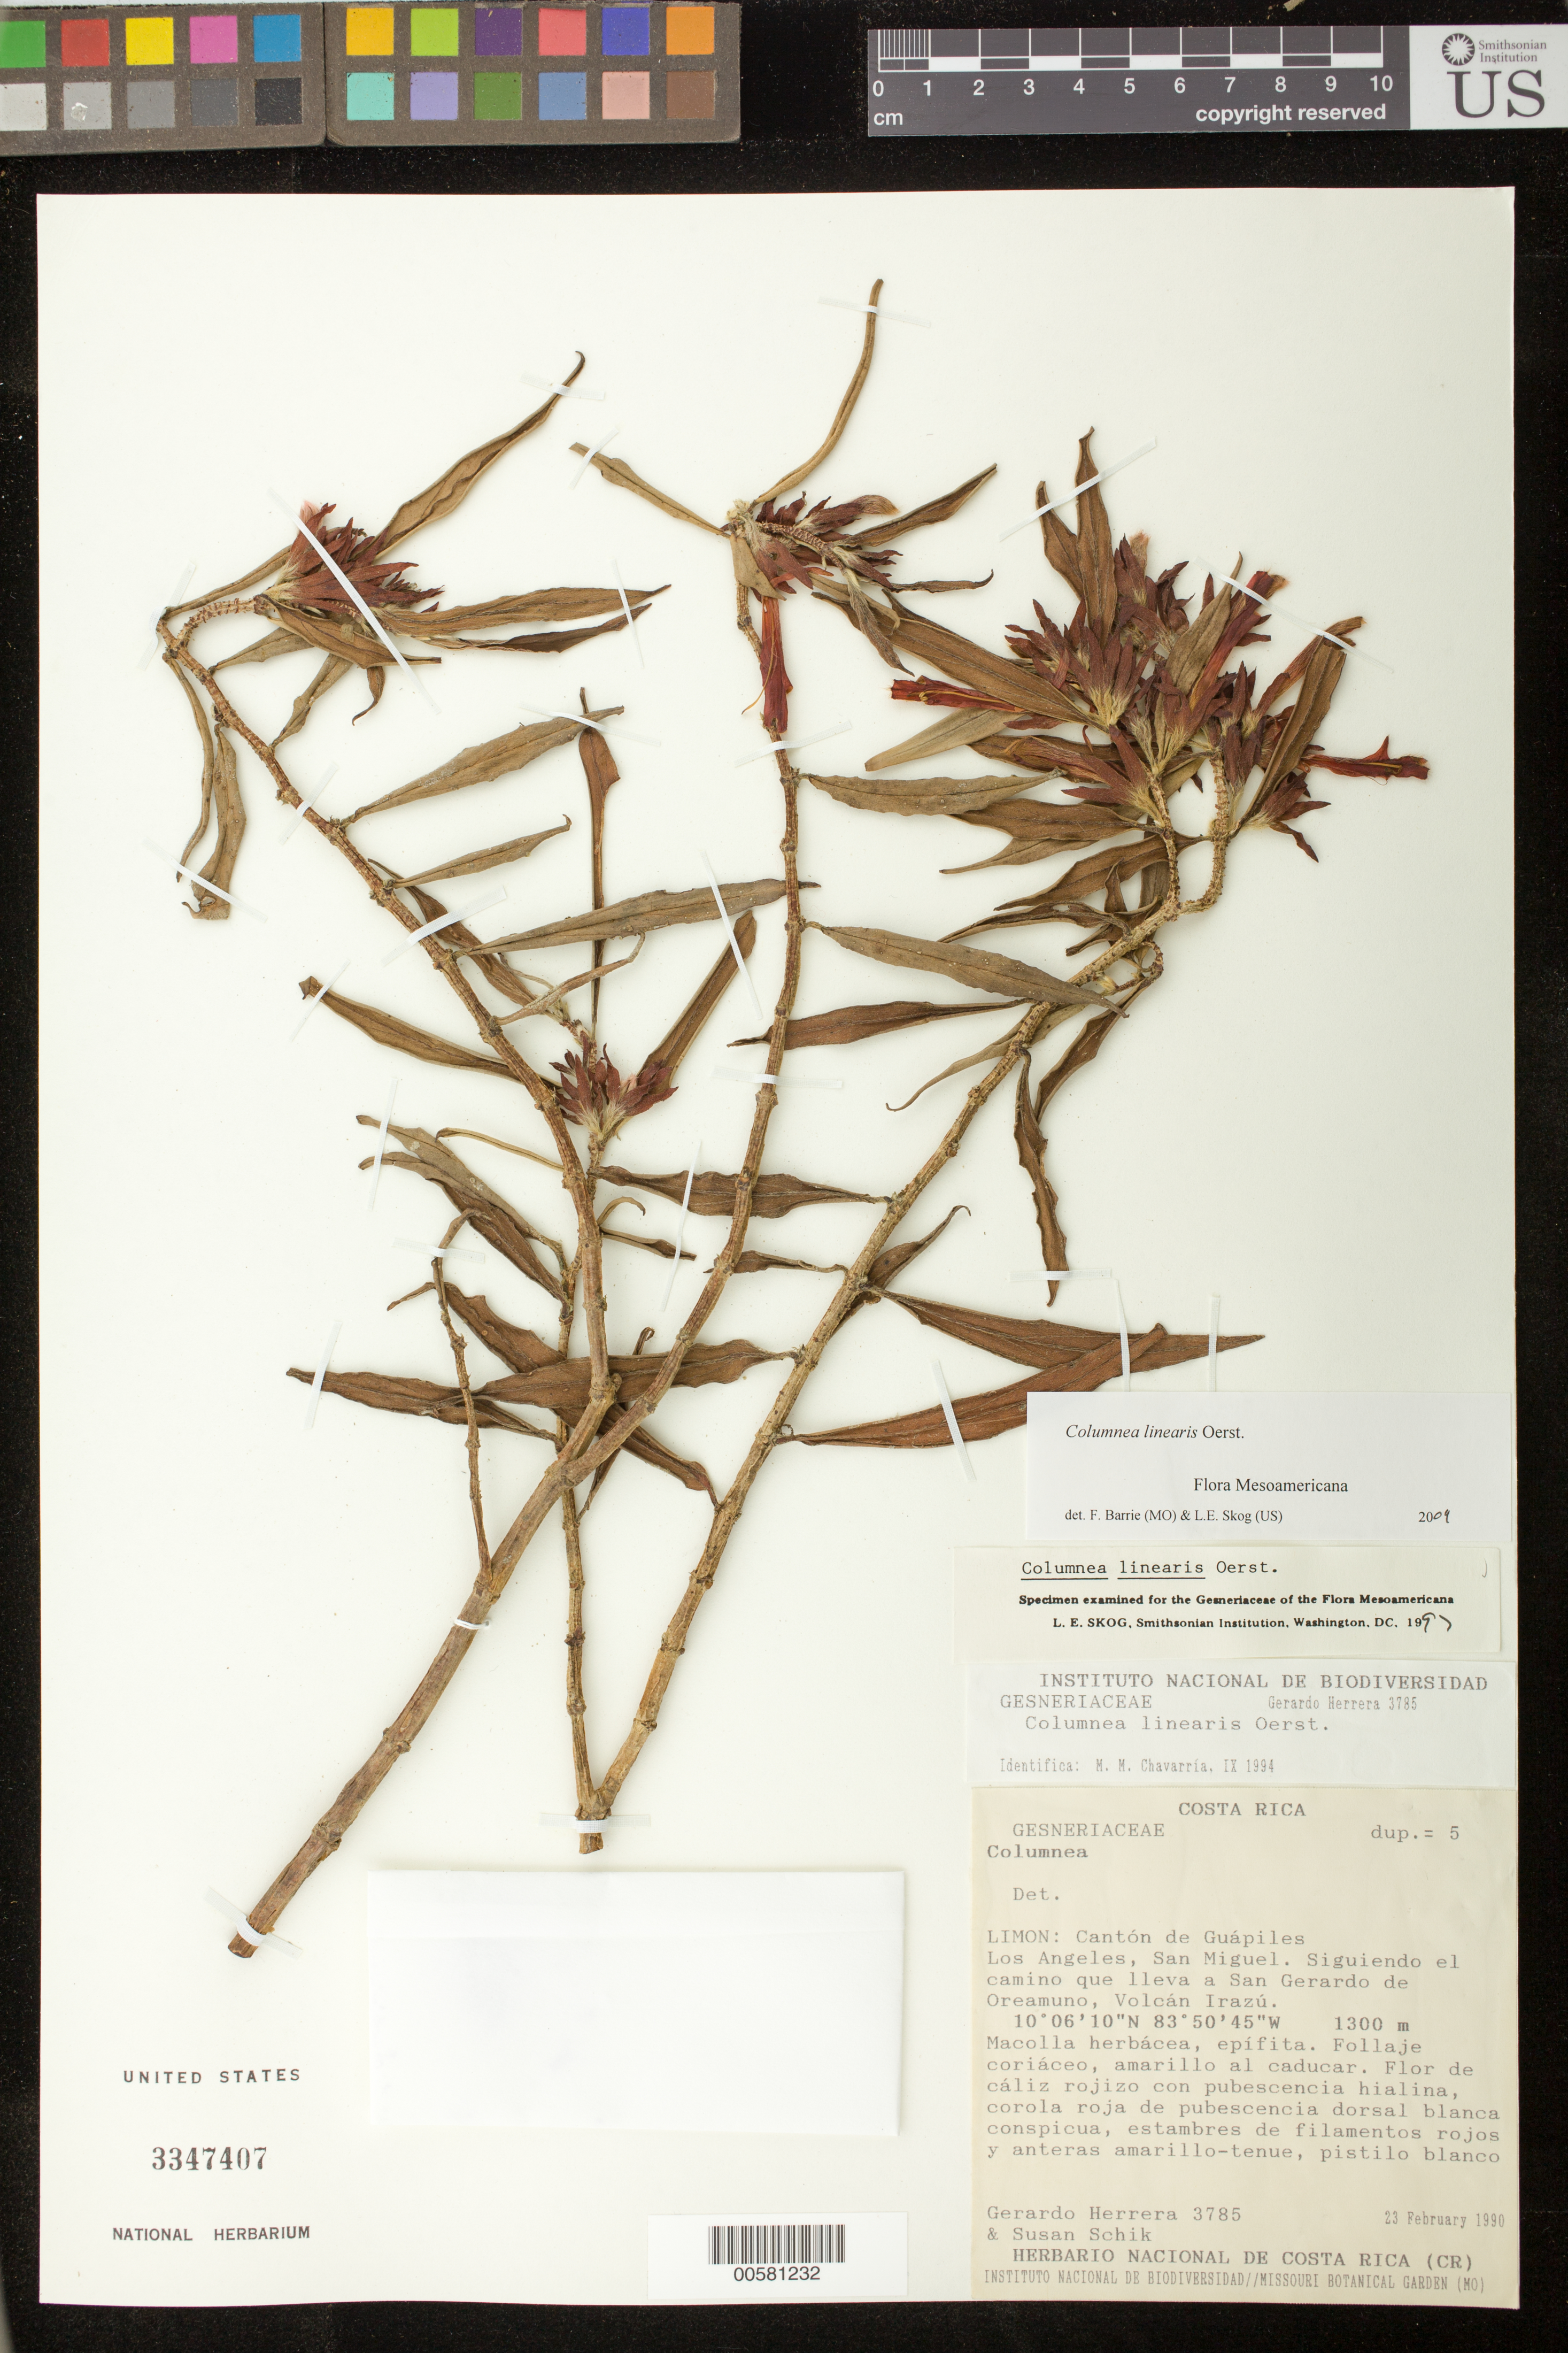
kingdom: Plantae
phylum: Tracheophyta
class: Magnoliopsida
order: Lamiales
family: Gesneriaceae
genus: Columnea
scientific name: Columnea linearis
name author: Oerst.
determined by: Skog, Laurence E.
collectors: G. Herrera & S. Schik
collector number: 3785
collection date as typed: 23 Feb 1990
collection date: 1990-02-23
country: Costa Rica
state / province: Limón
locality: Cantón de Guápiles; Los Angeles, San Miguel, Siguiendo el camino qu lleva a San Gerardo de Oreamuno, Volcán Irazú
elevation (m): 1300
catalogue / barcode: US 3347407